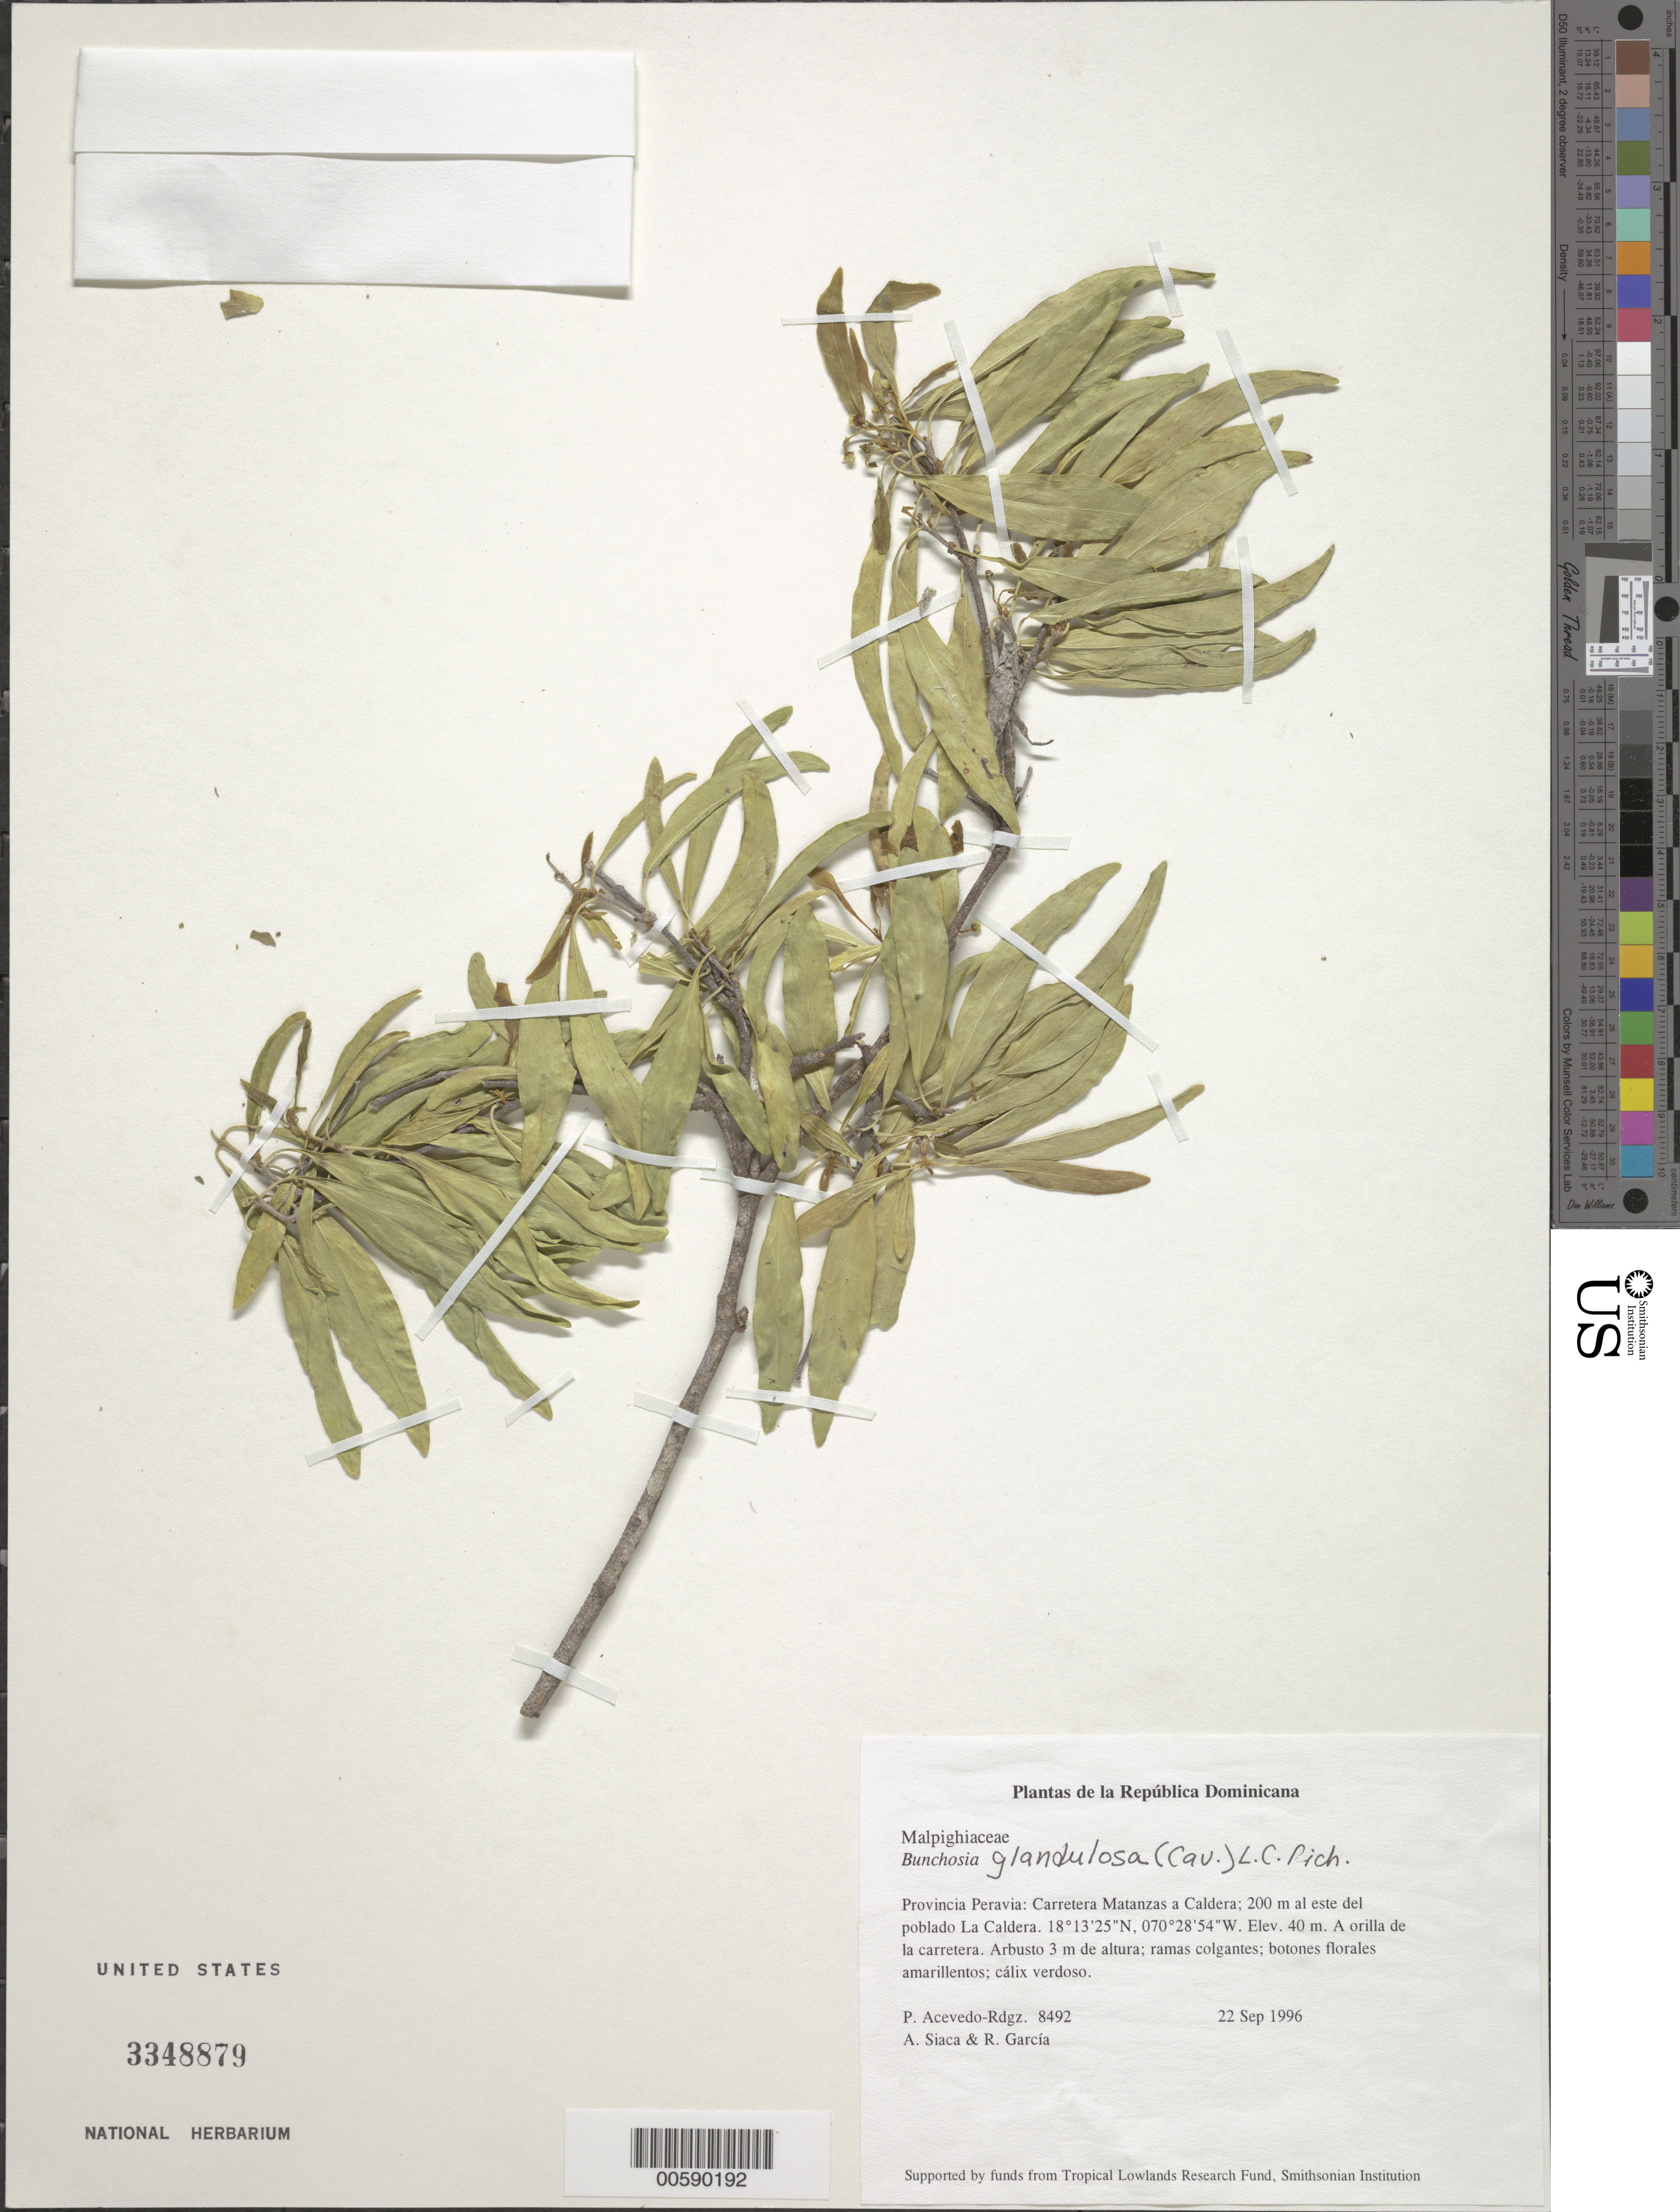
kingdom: Plantae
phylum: Tracheophyta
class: Magnoliopsida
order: Malpighiales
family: Malpighiaceae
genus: Bunchosia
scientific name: Bunchosia glandulosa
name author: (Cav.) DC.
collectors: P. Acevedo-Rodr., A. Siaca & R. G. García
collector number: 8492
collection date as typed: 22 Sep 1996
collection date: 1996-09-22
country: Dominican Republic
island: Hispaniola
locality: Provincia Peravia: Carretera Matanzas a Caldera; 200 m al este del poblado La Caldera.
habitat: A orilla de la carretera.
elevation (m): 40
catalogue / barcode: US 3348879